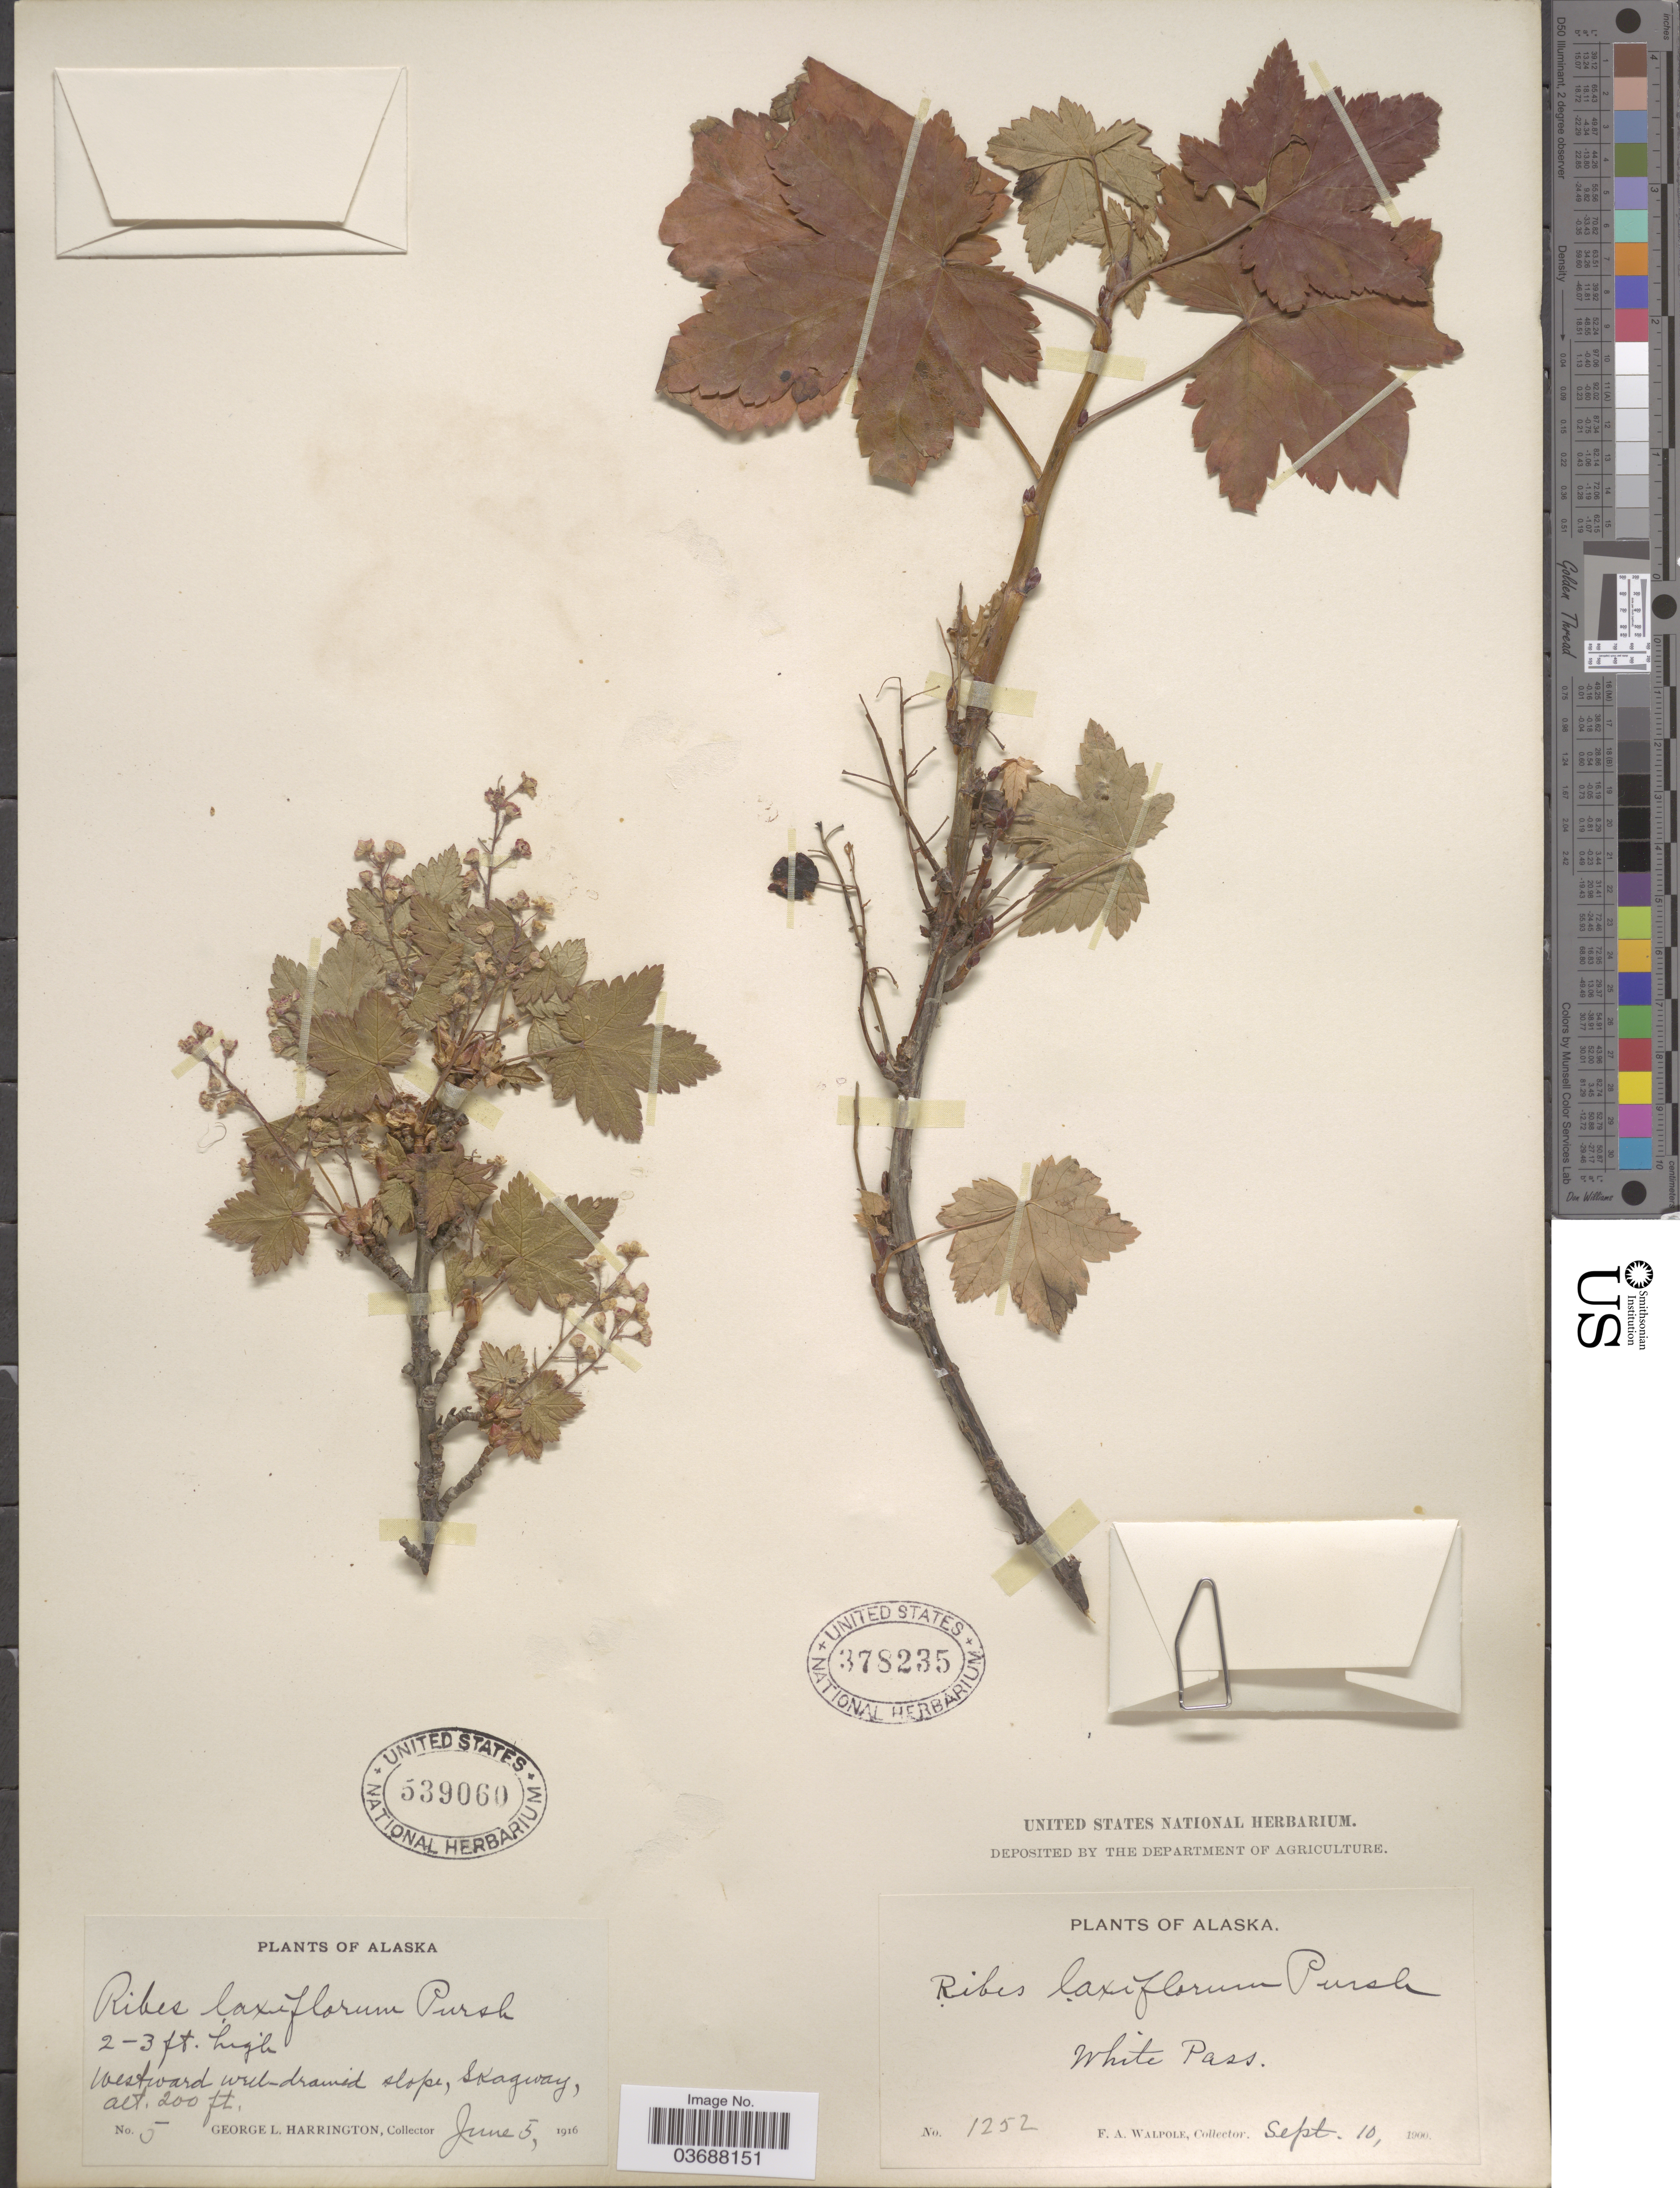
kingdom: Plantae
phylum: Tracheophyta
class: Magnoliopsida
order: Saxifragales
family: Grossulariaceae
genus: Ribes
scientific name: Ribes laxiflorum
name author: Pursh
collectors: F. Walpole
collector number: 1252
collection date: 1900-09-10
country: United States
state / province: Alaska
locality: White Pass.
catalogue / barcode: US 378235-2